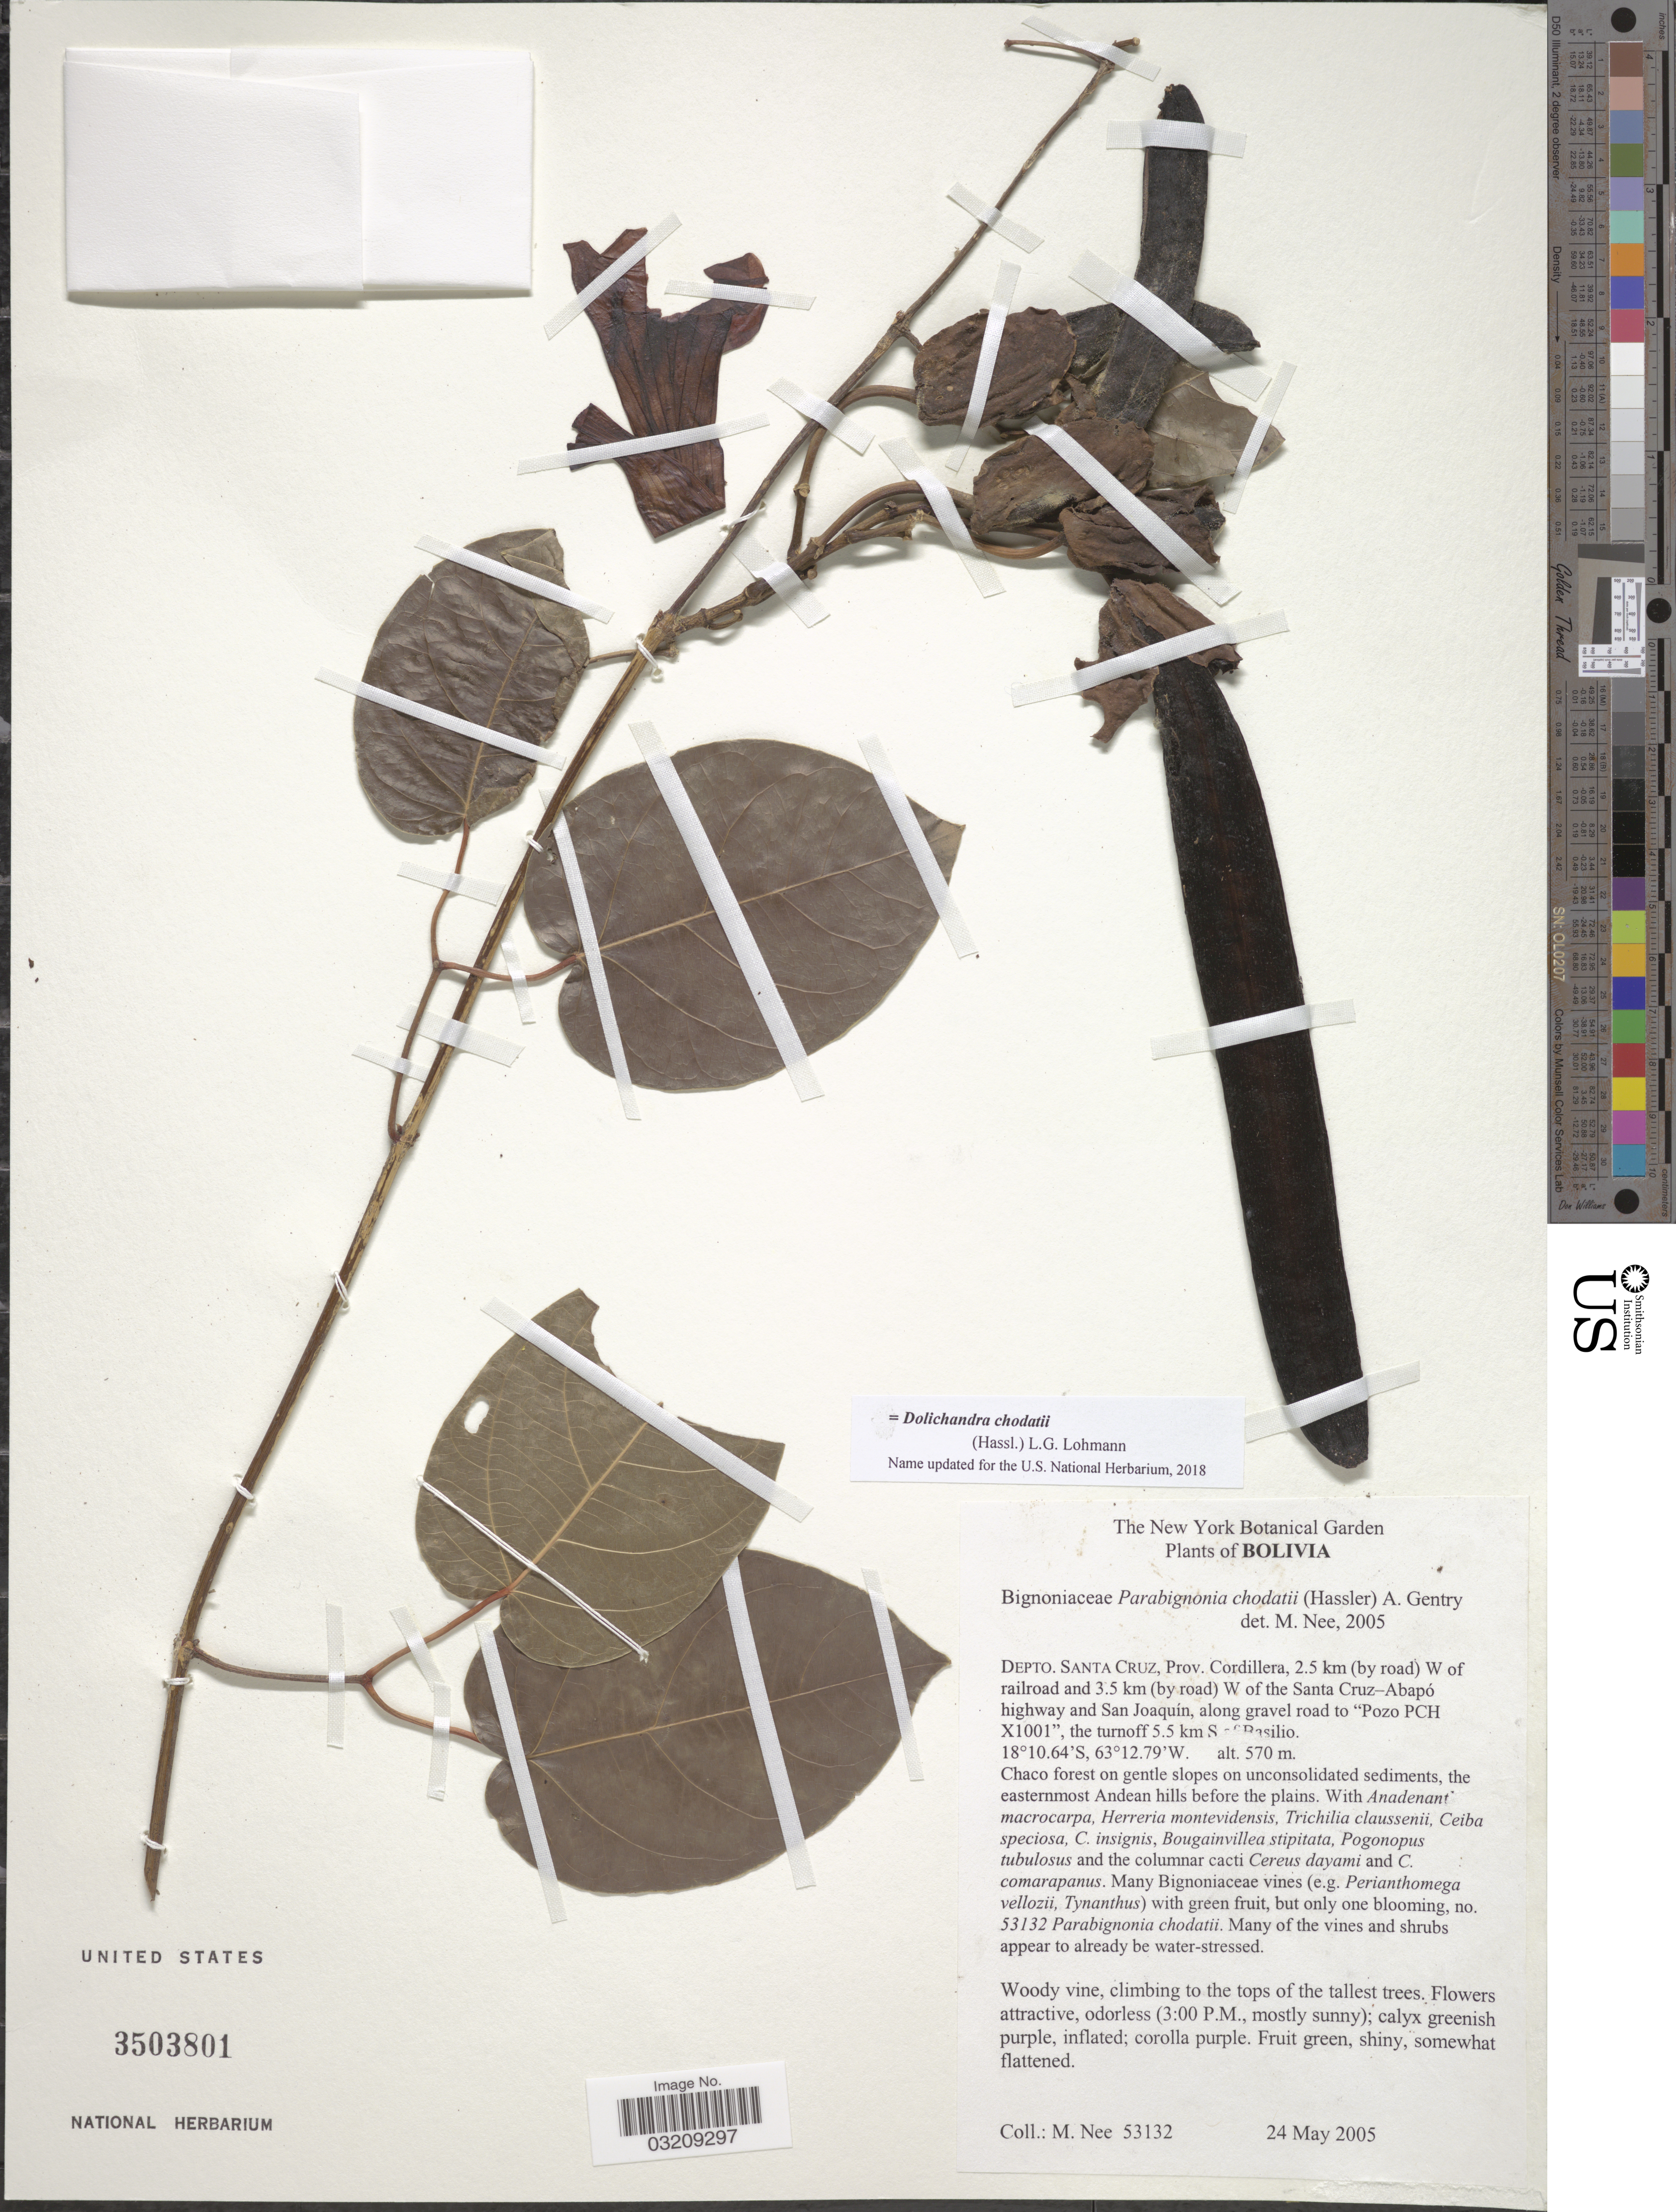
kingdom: Plantae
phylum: Tracheophyta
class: Magnoliopsida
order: Lamiales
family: Bignoniaceae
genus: Dolichandra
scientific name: Dolichandra chodatii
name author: (Hassl.) L.G. Lohmann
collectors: M. Nee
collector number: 53132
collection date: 2005-05-24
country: Bolivia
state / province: Santa Cruz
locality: Depto. Santa Cruz, Prov. Cordillera, 2.5 km (by road) W of railroad and 3.5 km (by road) W of the Santa Cruz-Abapó highway and San Joaquín, along gravel road to "Pozo PCH X1001", the turnoff km S of Basillo. Chaco forest on gentle slopes on unconsolidated sediments, the easternmost Andean hills before the plains.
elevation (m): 570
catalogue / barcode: US 3503801